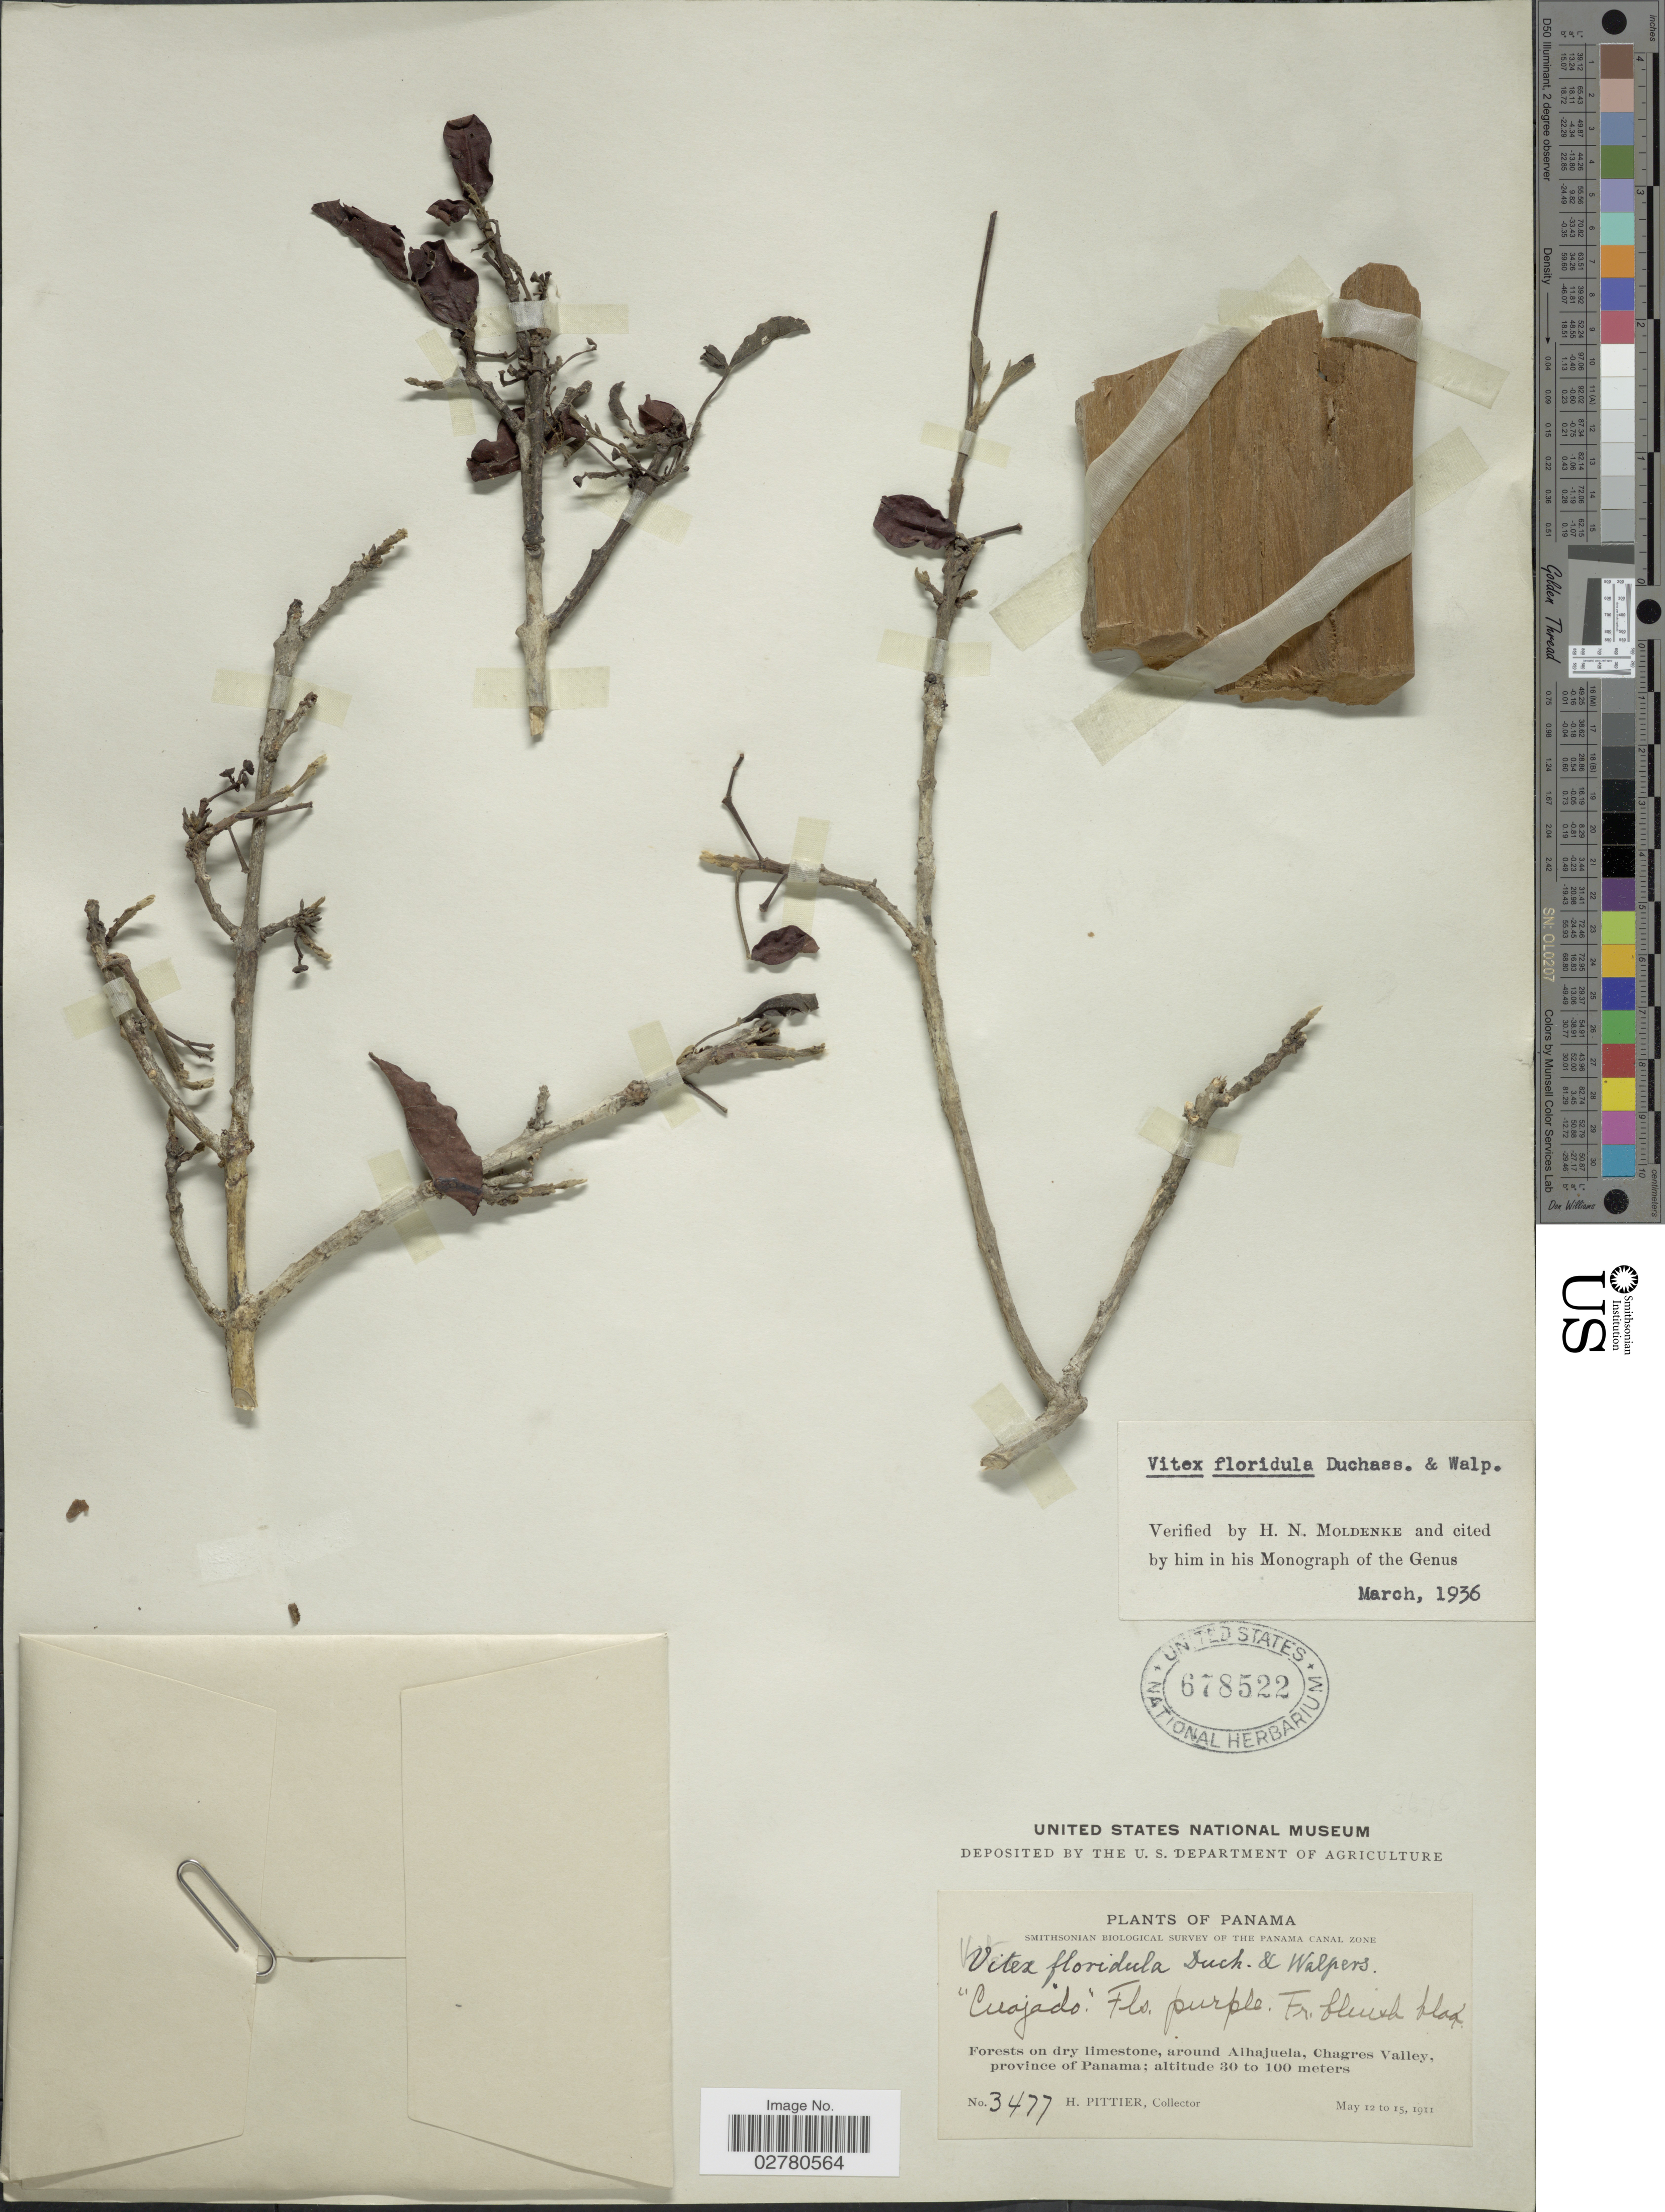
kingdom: Plantae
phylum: Tracheophyta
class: Magnoliopsida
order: Lamiales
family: Lamiaceae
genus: Vitex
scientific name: Vitex floridula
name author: Duchass. & Walp.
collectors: H. F. Pittier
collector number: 3477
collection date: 1911-05-12/1911-05-15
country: Panama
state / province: Panamá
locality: Around Alhajuela, Chagres Valley, province of Panama.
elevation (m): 30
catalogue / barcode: US 678522